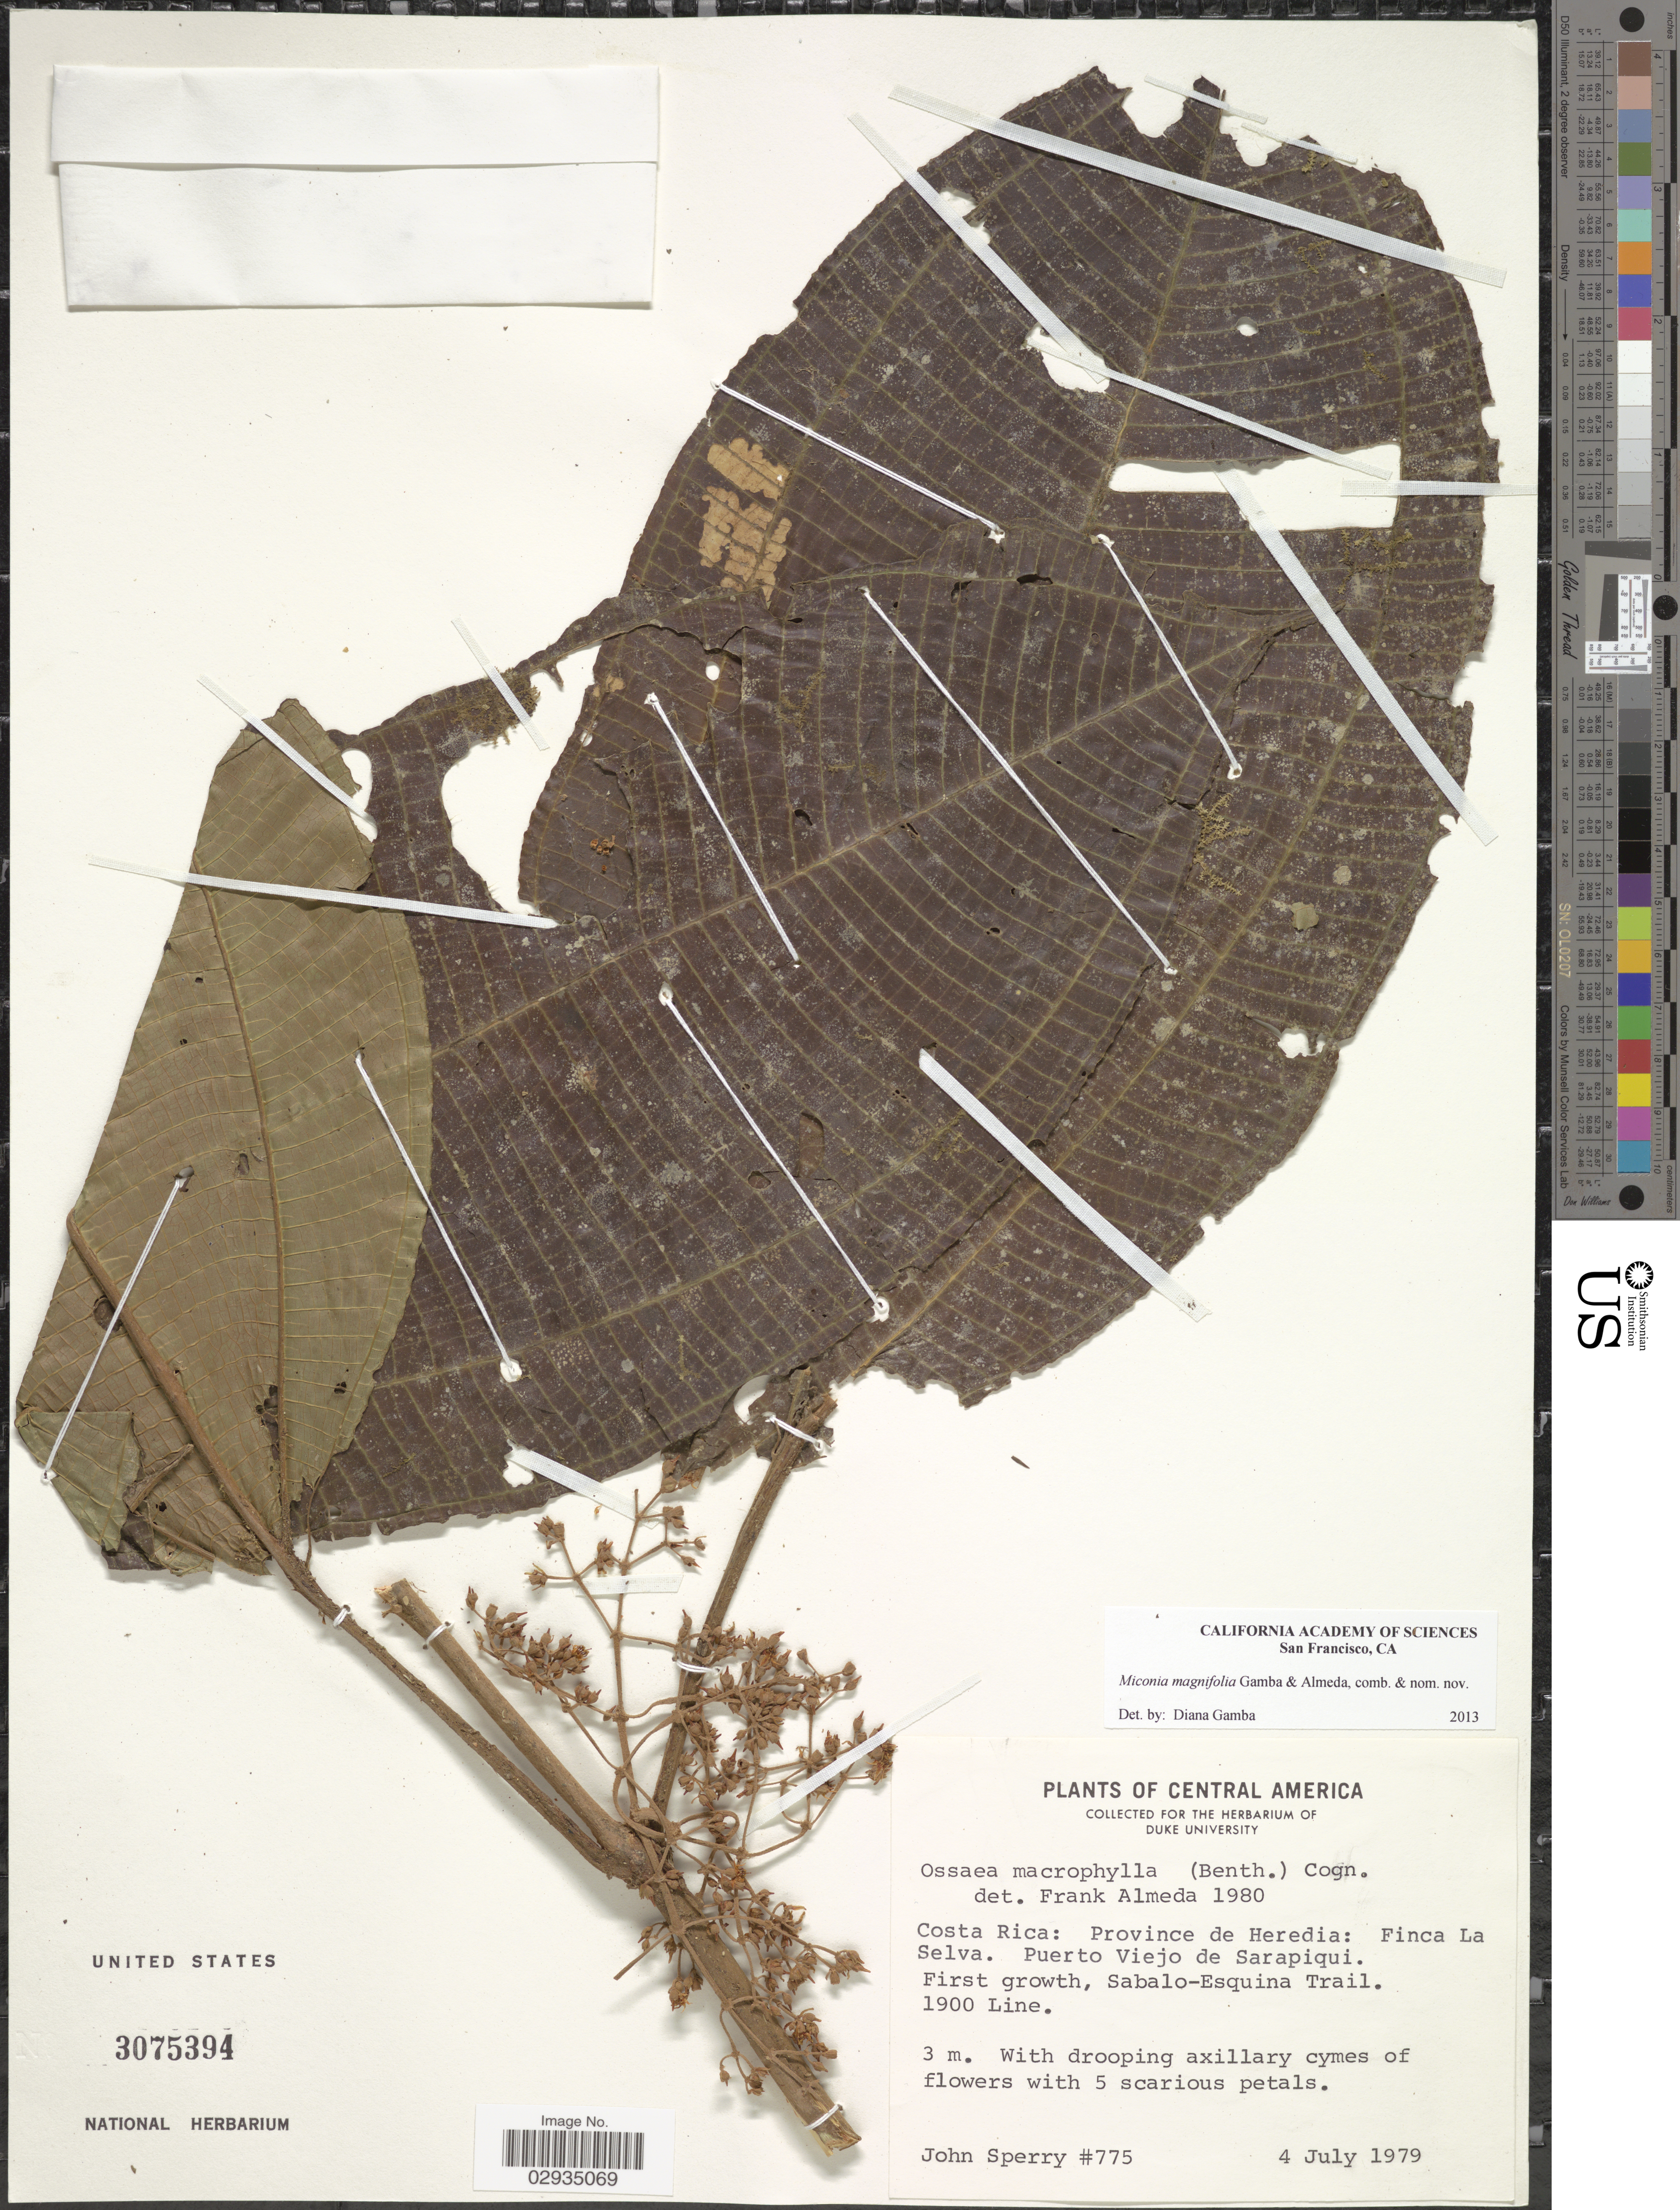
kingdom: Plantae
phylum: Tracheophyta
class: Magnoliopsida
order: Myrtales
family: Melastomataceae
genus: Miconia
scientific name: Miconia magnifolia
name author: Gamba & Almeda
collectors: J. Sperry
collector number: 775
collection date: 1979-07-04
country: Costa Rica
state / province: Heredia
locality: Finca La Selva. Puerto Viejo de Sarapiqui. First growth, Sabalo-Esquina Trail. 1900 Line.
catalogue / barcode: US 3075394